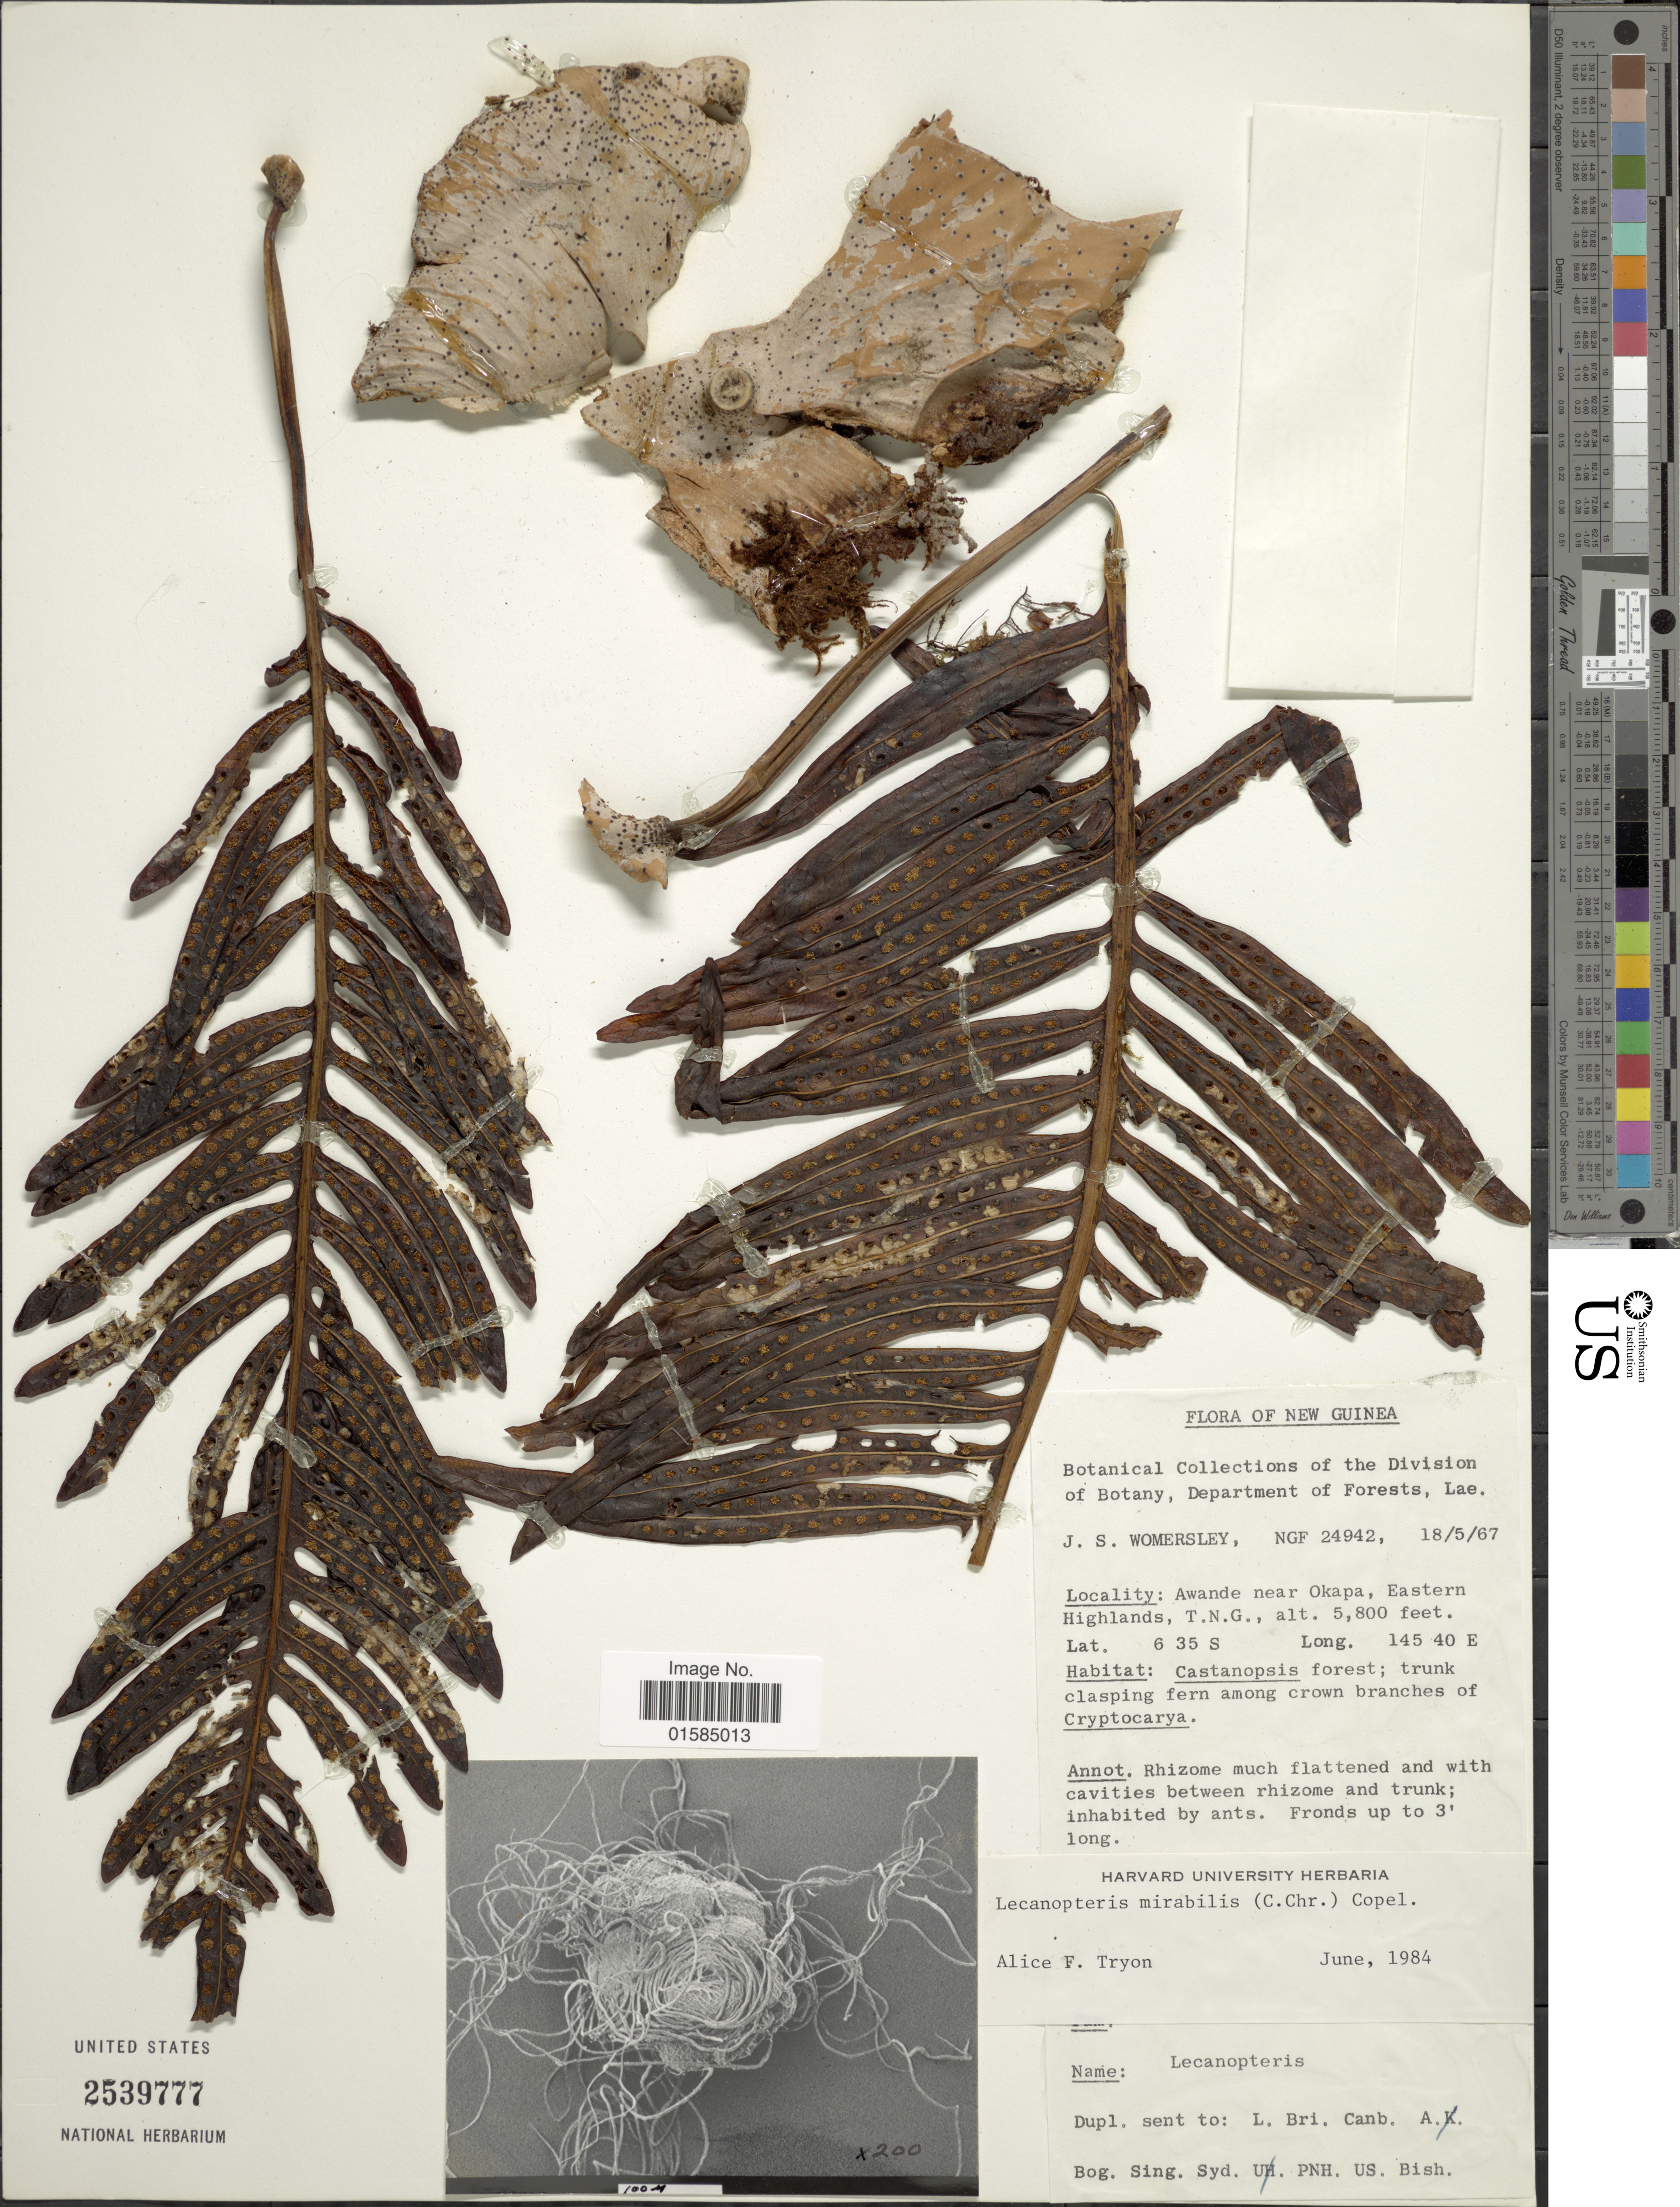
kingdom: Plantae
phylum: Tracheophyta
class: Polypodiopsida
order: Polypodiales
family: Polypodiaceae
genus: Lecanopteris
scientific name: Lecanopteris mirabilis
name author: Copel.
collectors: J. S. Womersley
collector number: NGF 24942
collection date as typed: Transcribed d/m/y: 18/5/67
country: Papua New Guinea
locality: New Guinea, Awande near Okapa, Eastern Highlands, T. N.G.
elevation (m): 1768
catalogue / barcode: US 2539777